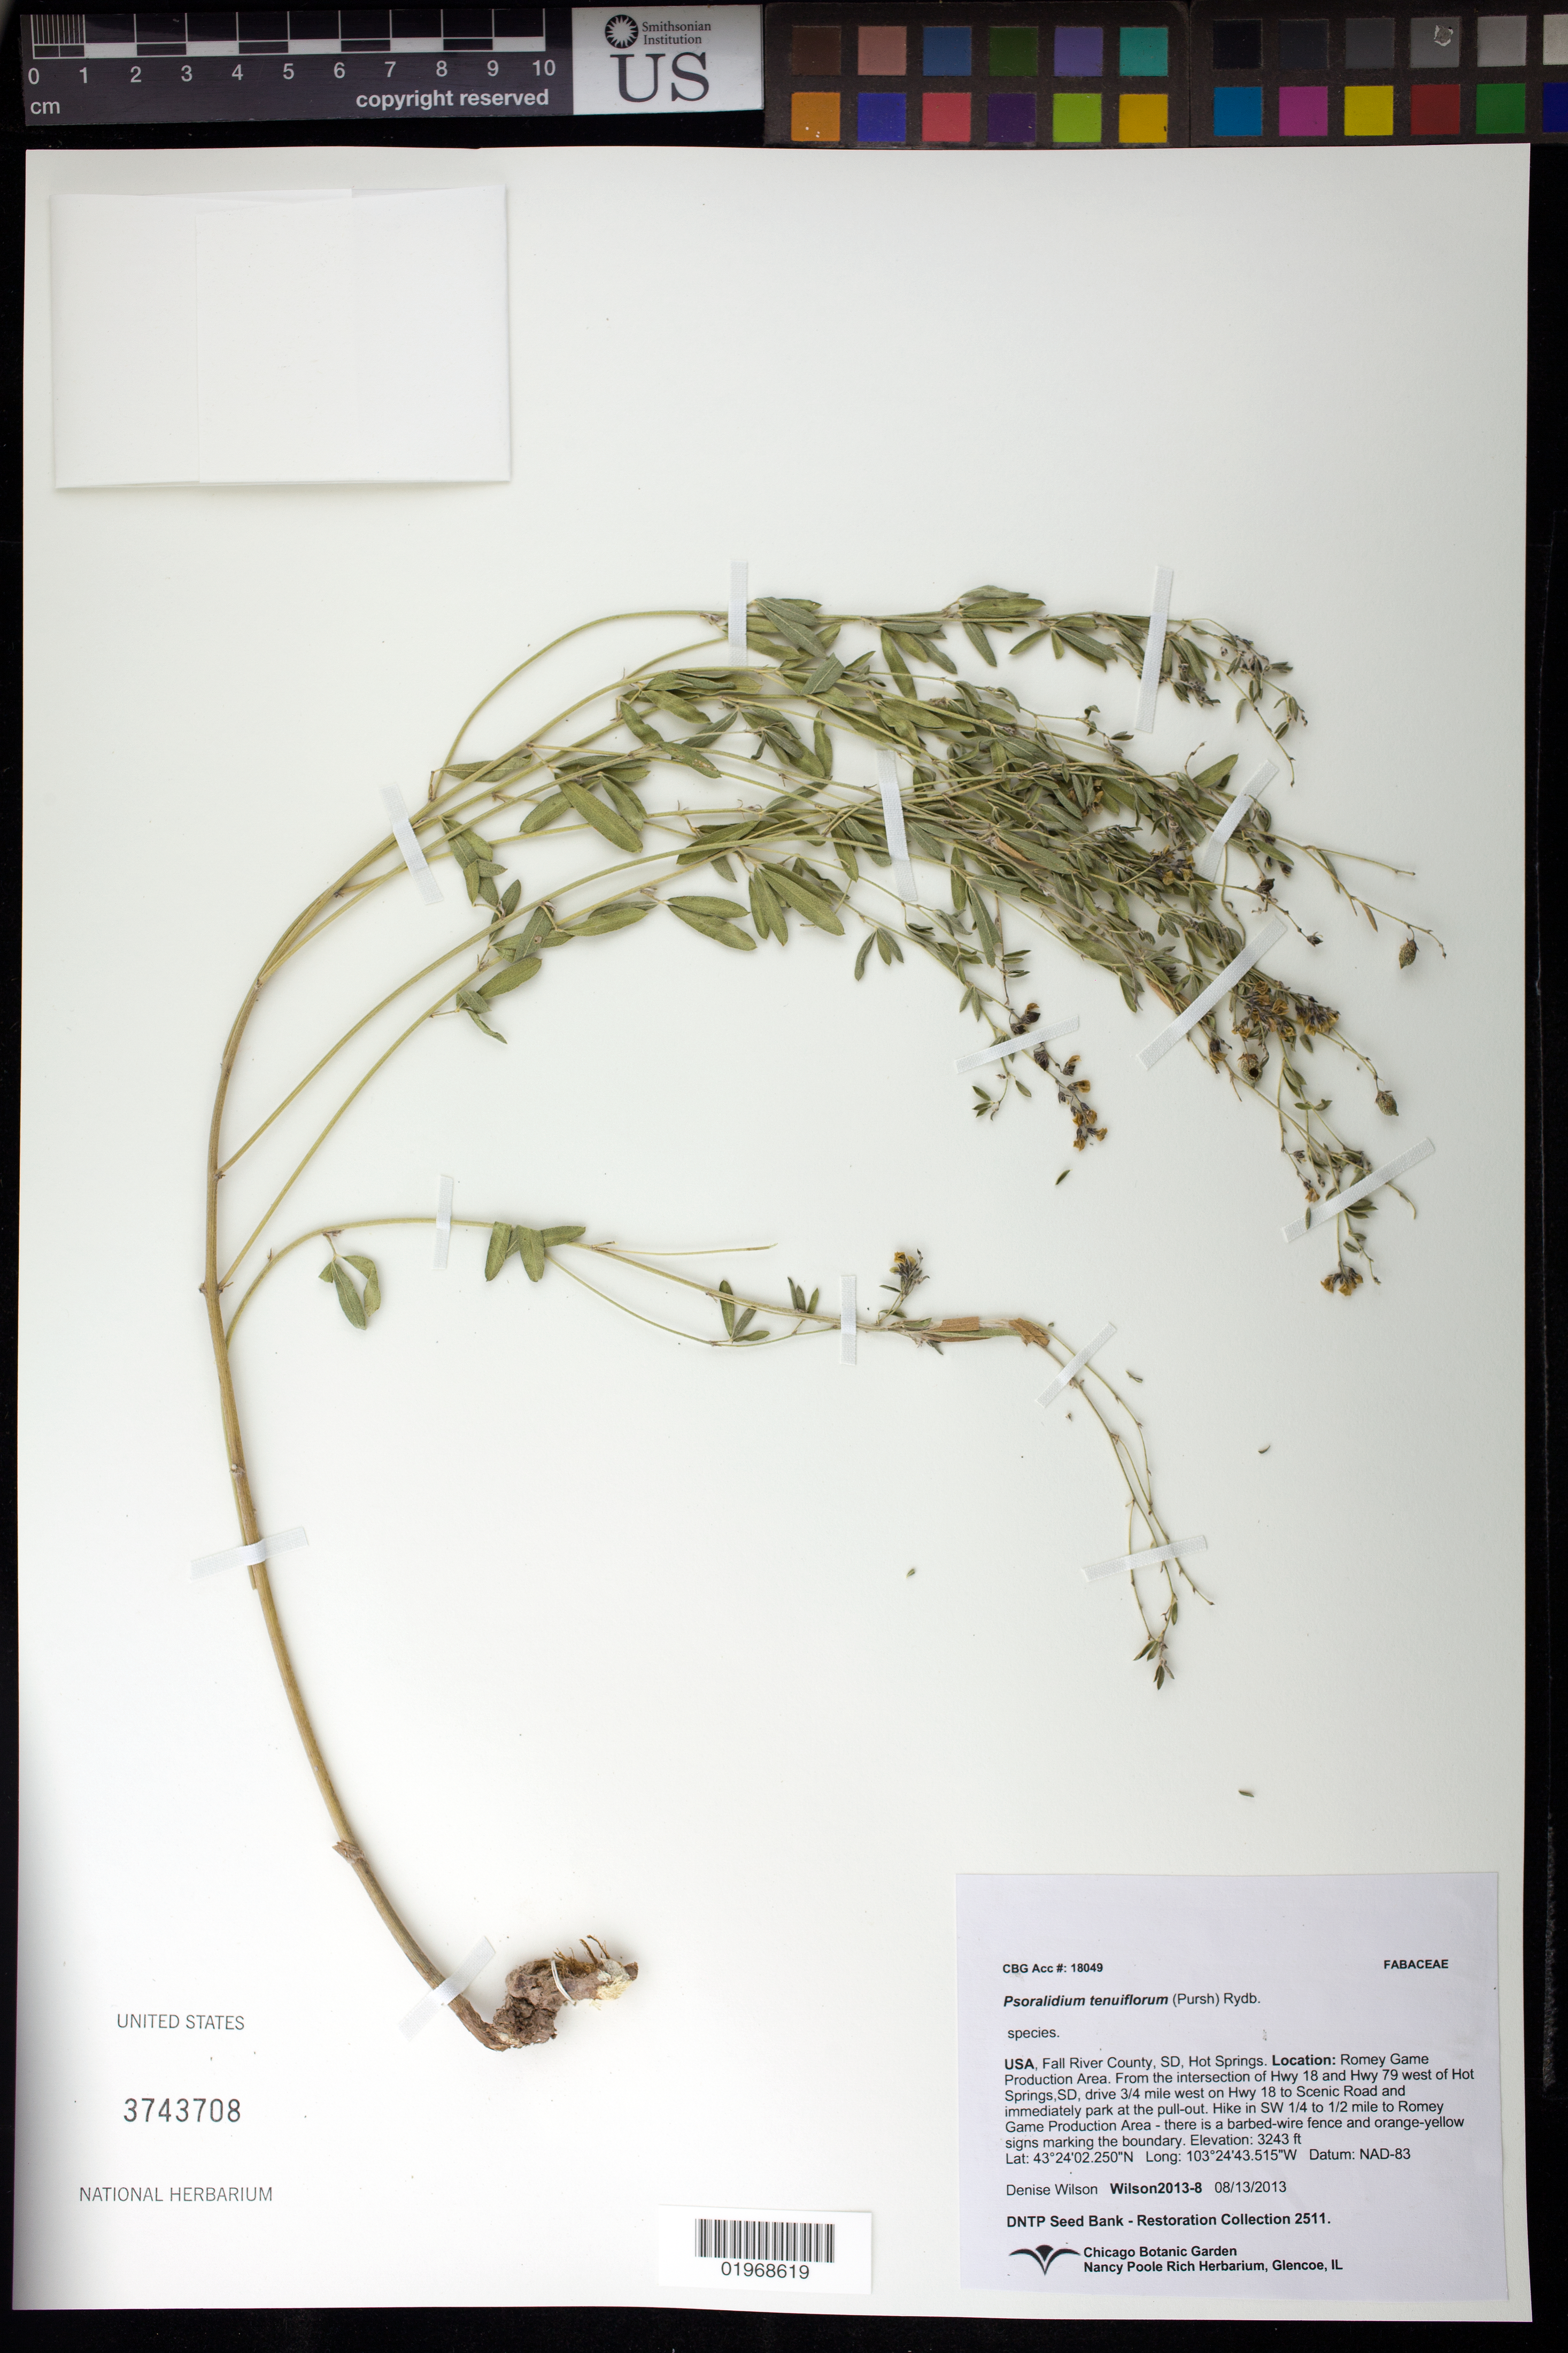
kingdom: Plantae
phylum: Tracheophyta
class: Magnoliopsida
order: Fabales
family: Fabaceae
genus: Psoralidium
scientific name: Psoralidium tenuiflorum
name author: (Pursh) Rydb.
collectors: D. Wilson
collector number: Wilson2013-08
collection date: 2013-08-13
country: United States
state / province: South Dakota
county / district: Fall River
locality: Hot Springs, Romey Game Production Area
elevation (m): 988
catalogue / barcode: US 3743708